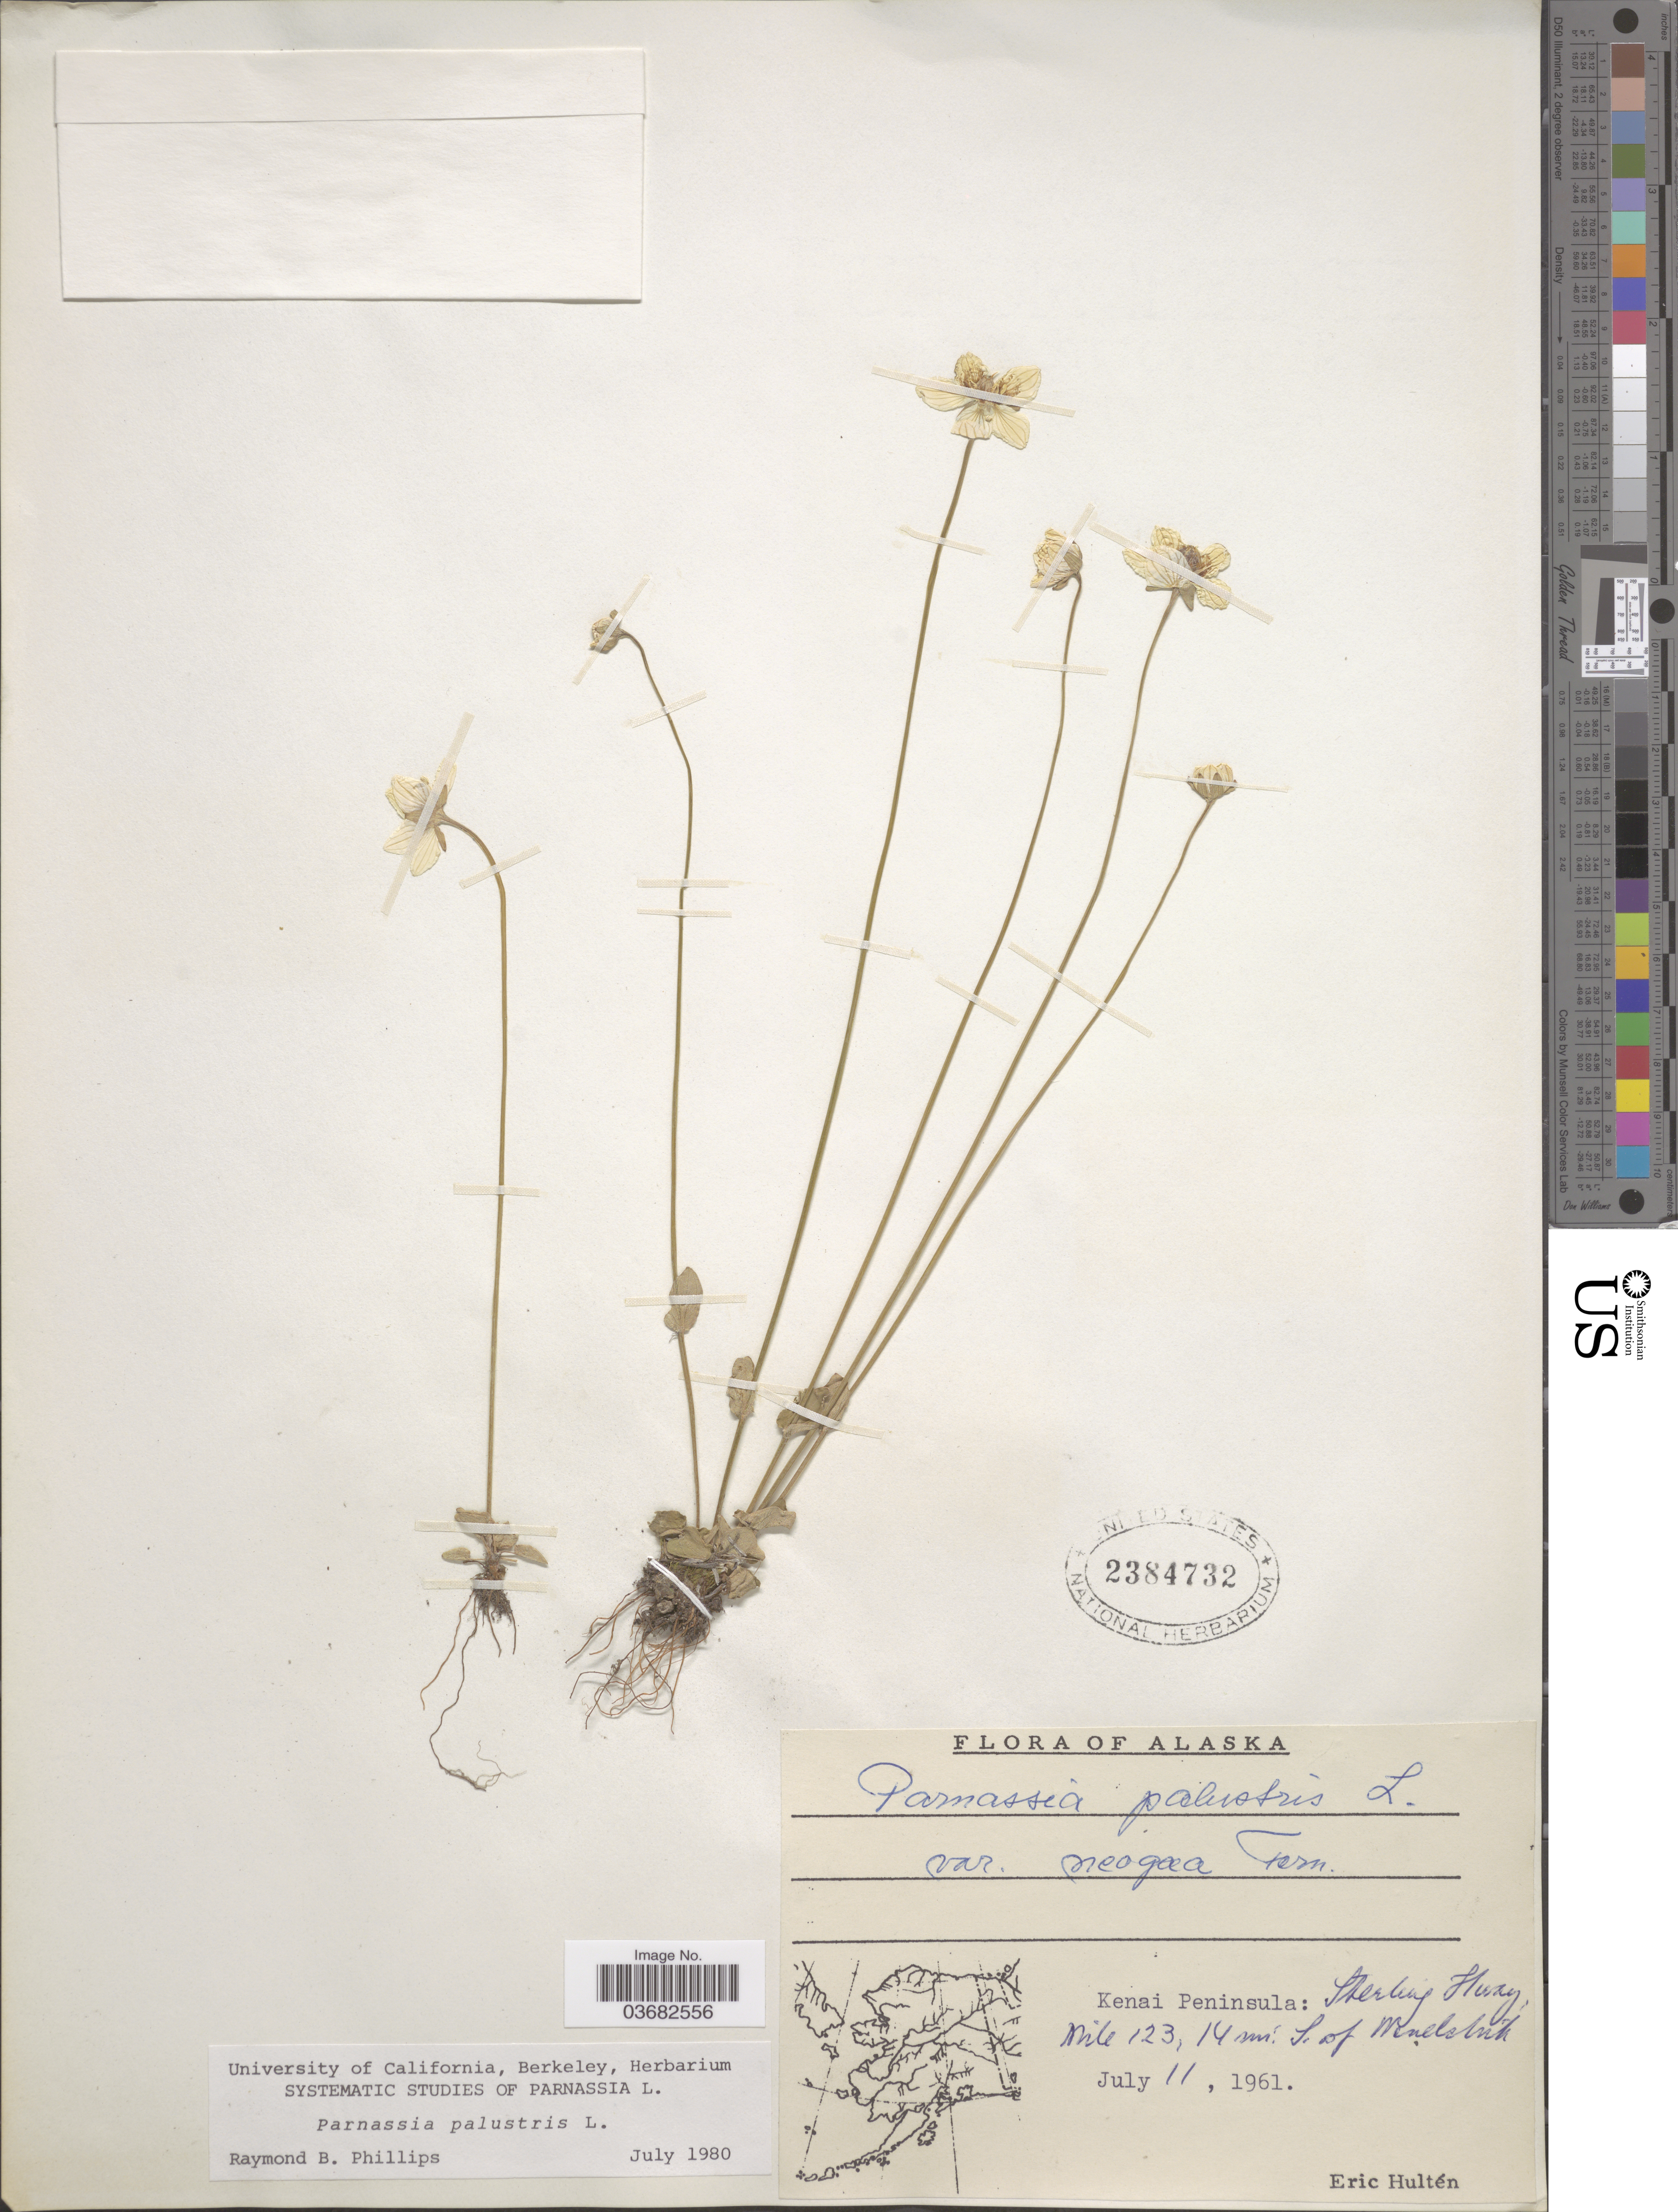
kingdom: Plantae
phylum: Tracheophyta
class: Magnoliopsida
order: Celastrales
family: Parnassiaceae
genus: Parnassia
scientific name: Parnassia palustris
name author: L.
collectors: E. G. Hultén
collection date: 1961-07-11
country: United States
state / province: Alaska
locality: Kenai Peninsula: Sterling Hway, Mile 123, 14 mi. S. of Ninilchik.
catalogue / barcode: US 2384732